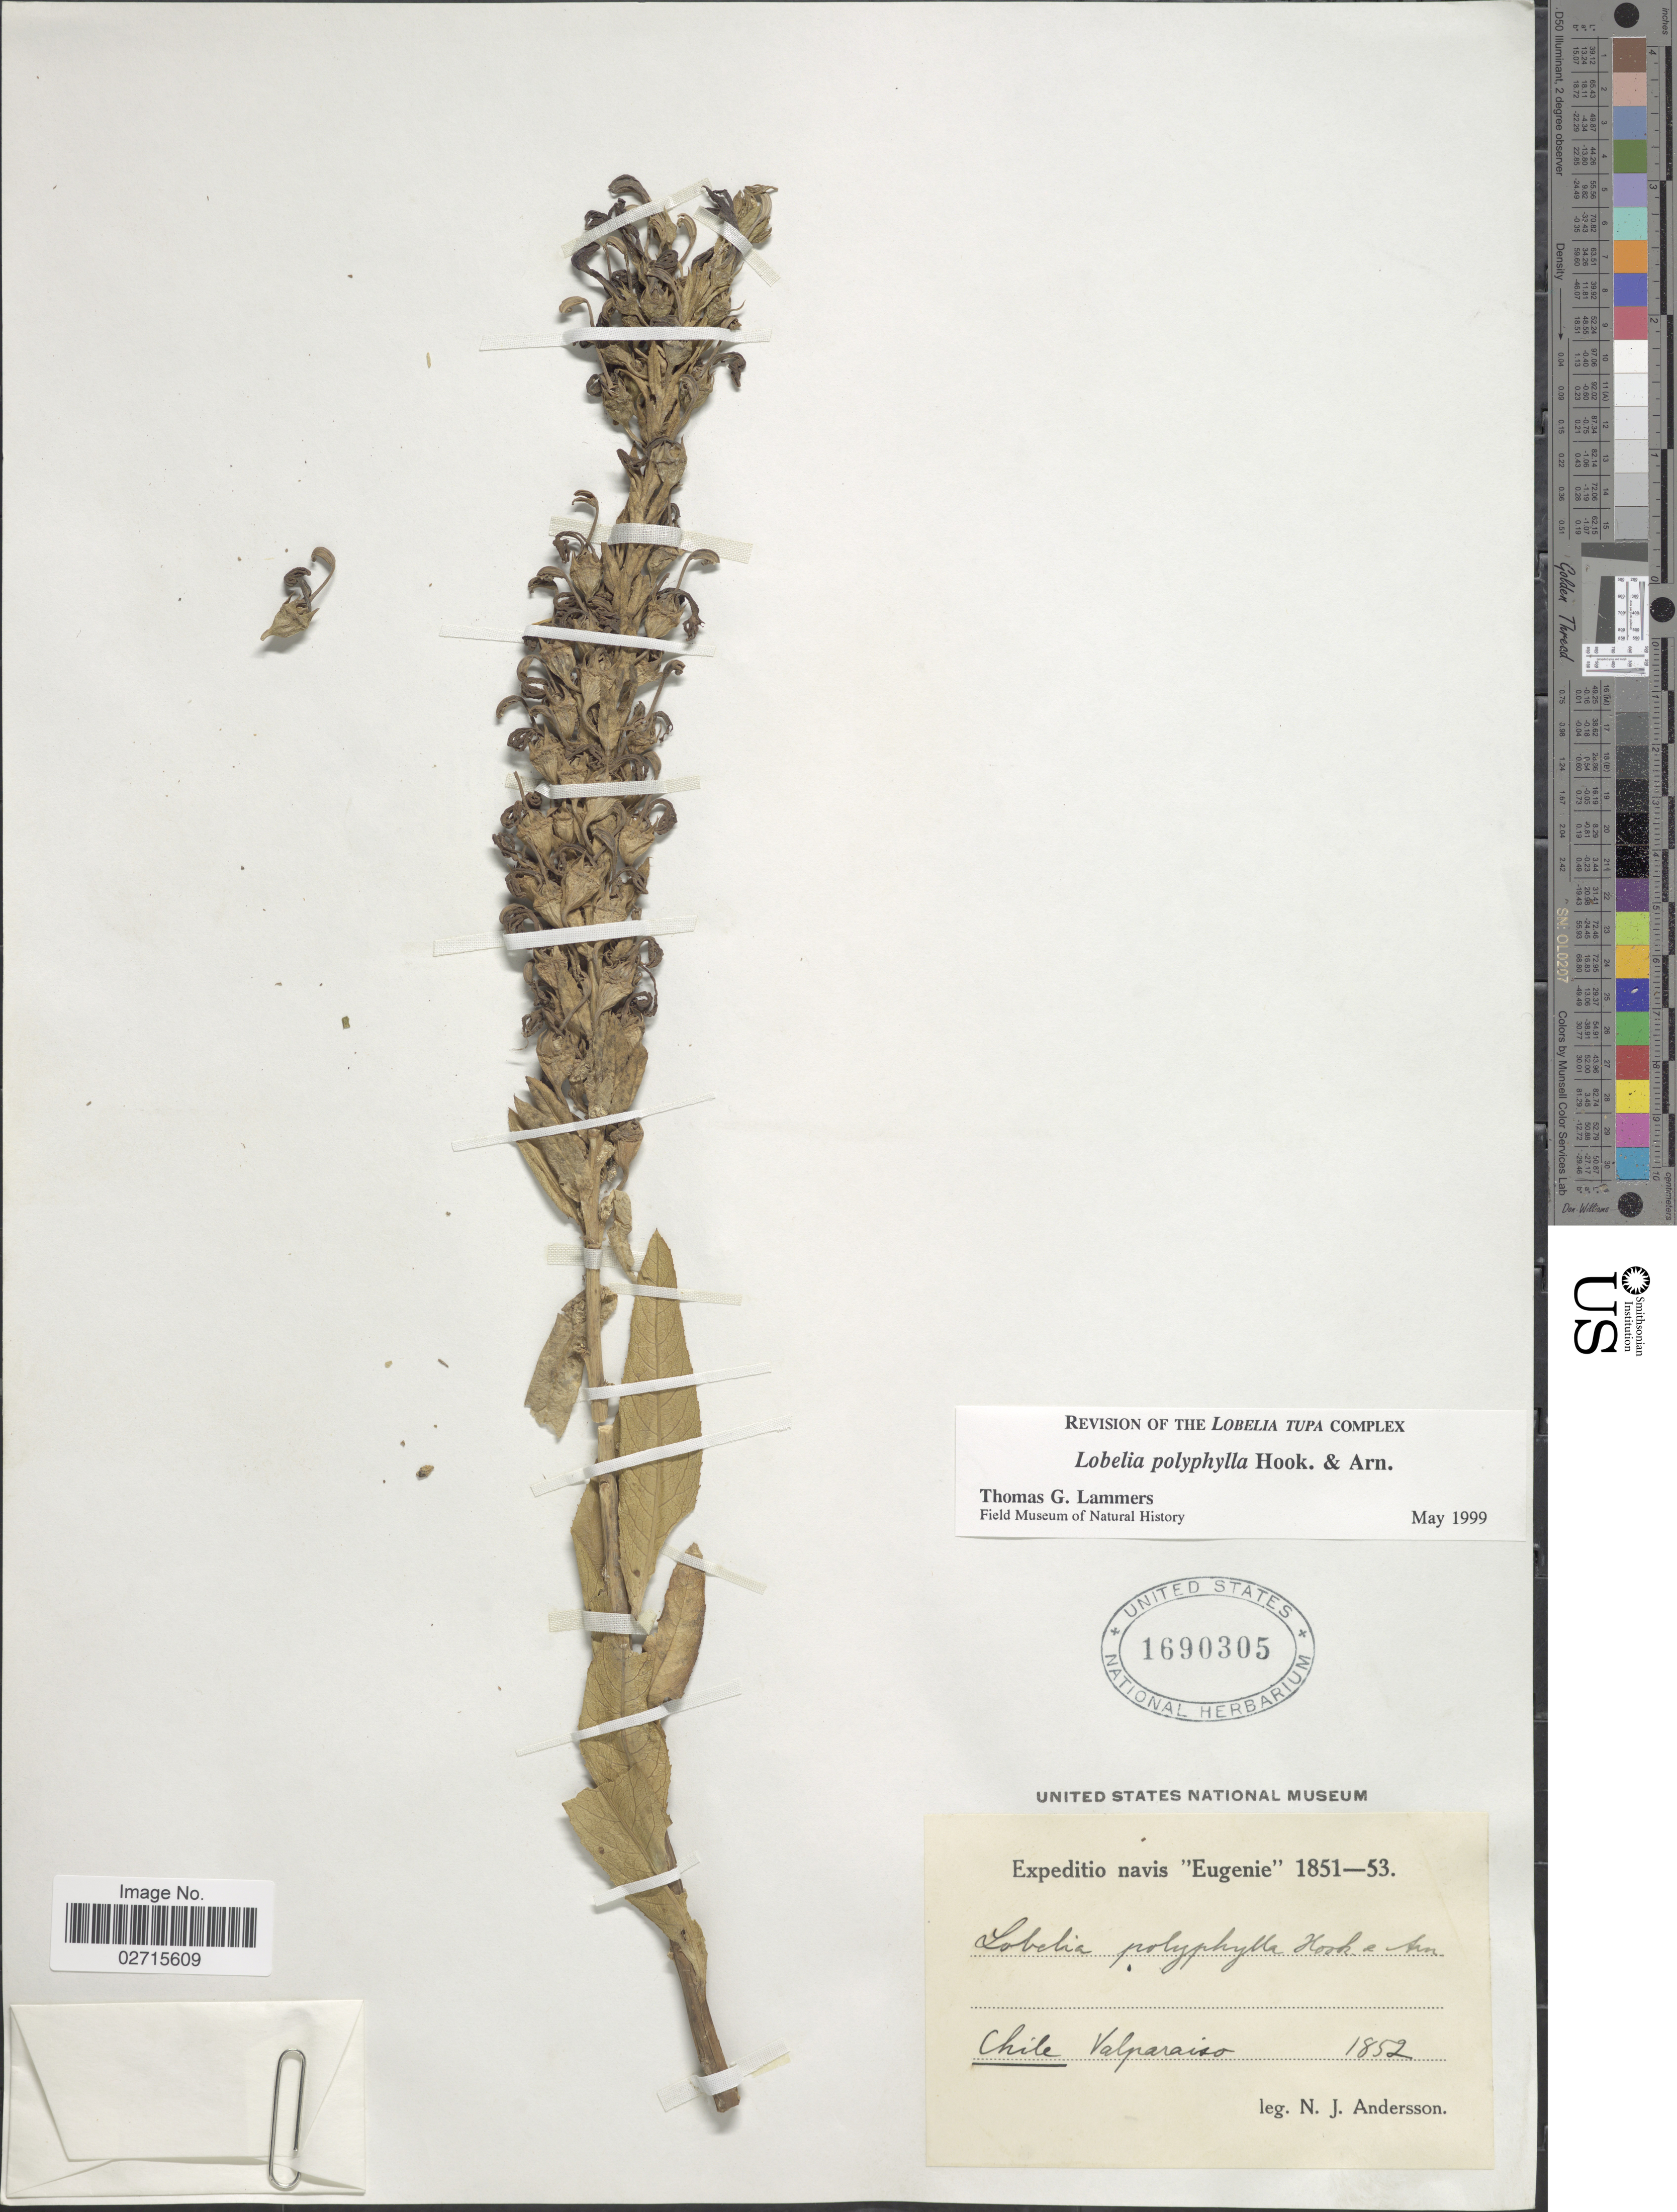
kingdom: Plantae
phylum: Tracheophyta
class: Magnoliopsida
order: Asterales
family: Campanulaceae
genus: Lobelia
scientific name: Lobelia polyphylla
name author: Hook. & Arn.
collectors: N. J. Andersson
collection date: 1852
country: Chile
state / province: Valparaíso (V)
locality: Eugenie [unsure placement].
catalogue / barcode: US 1690305